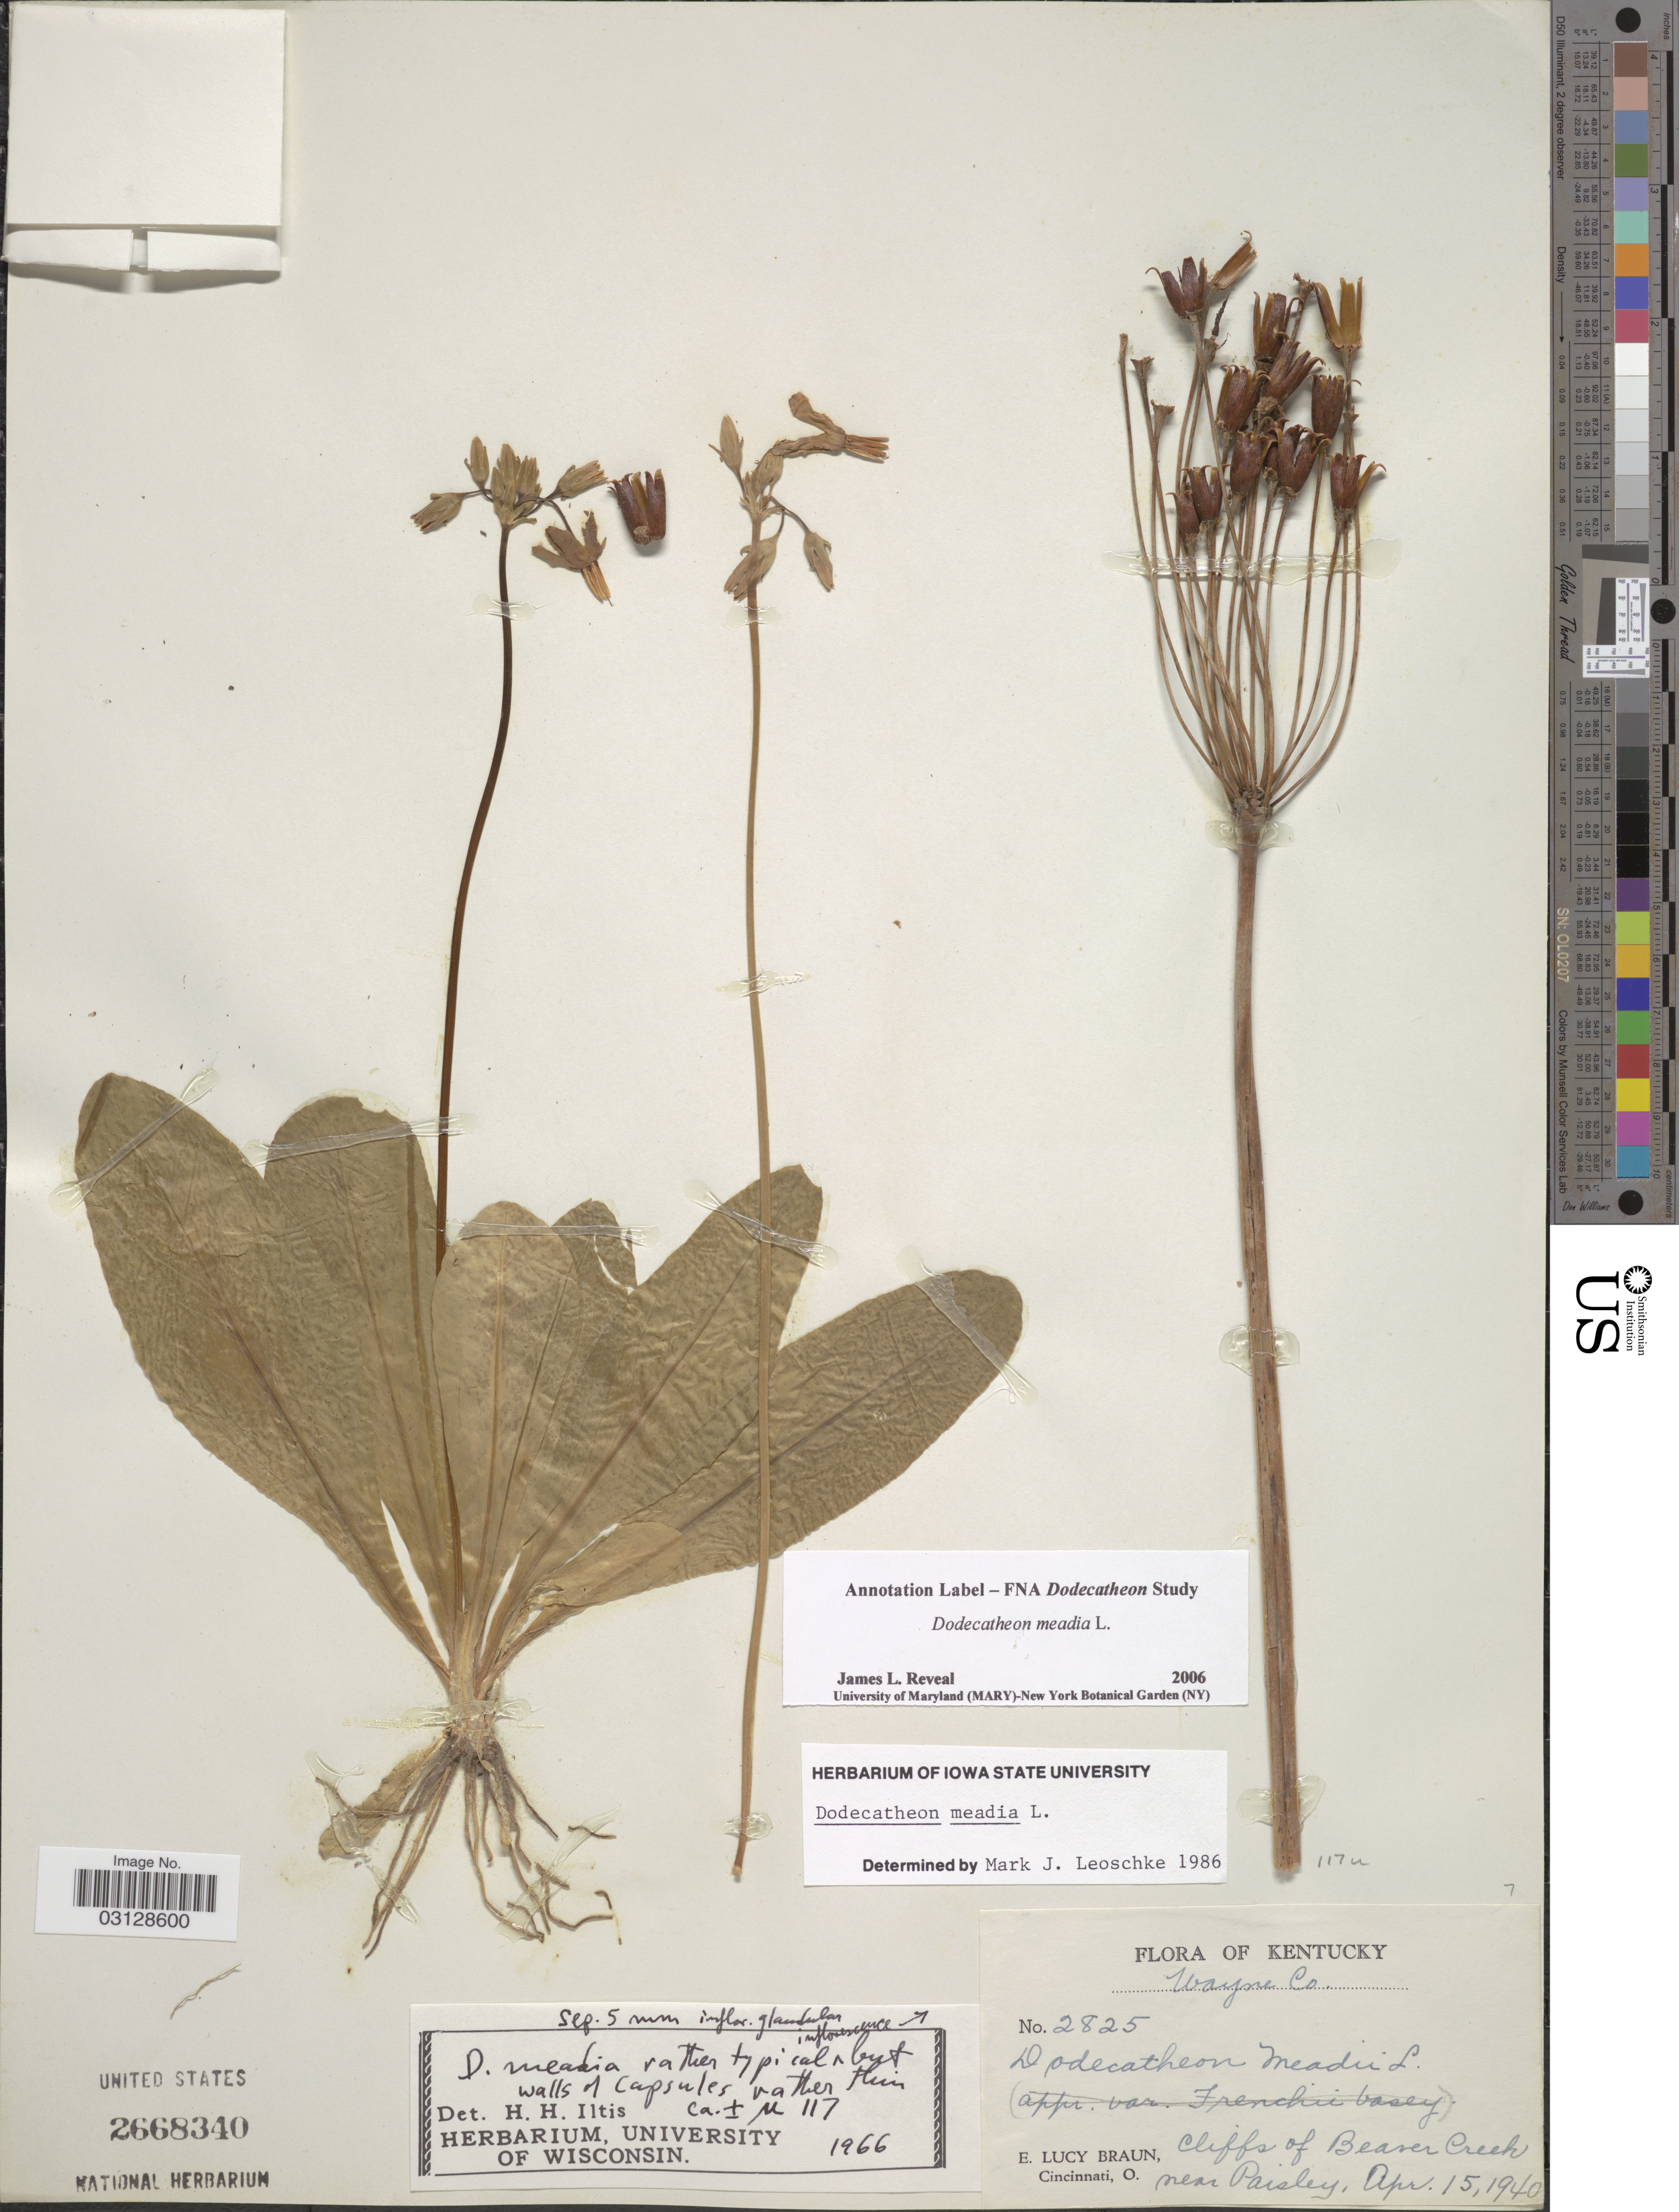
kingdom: Plantae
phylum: Tracheophyta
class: Magnoliopsida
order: Ericales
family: Primulaceae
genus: Dodecatheon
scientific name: Dodecatheon meadia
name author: L.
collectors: E. L. Braun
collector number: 2825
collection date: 1940-04-15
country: United States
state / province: Kentucky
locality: Wayne Co. Cliffs of Beaver Creek near Paisley.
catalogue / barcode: US 2668340